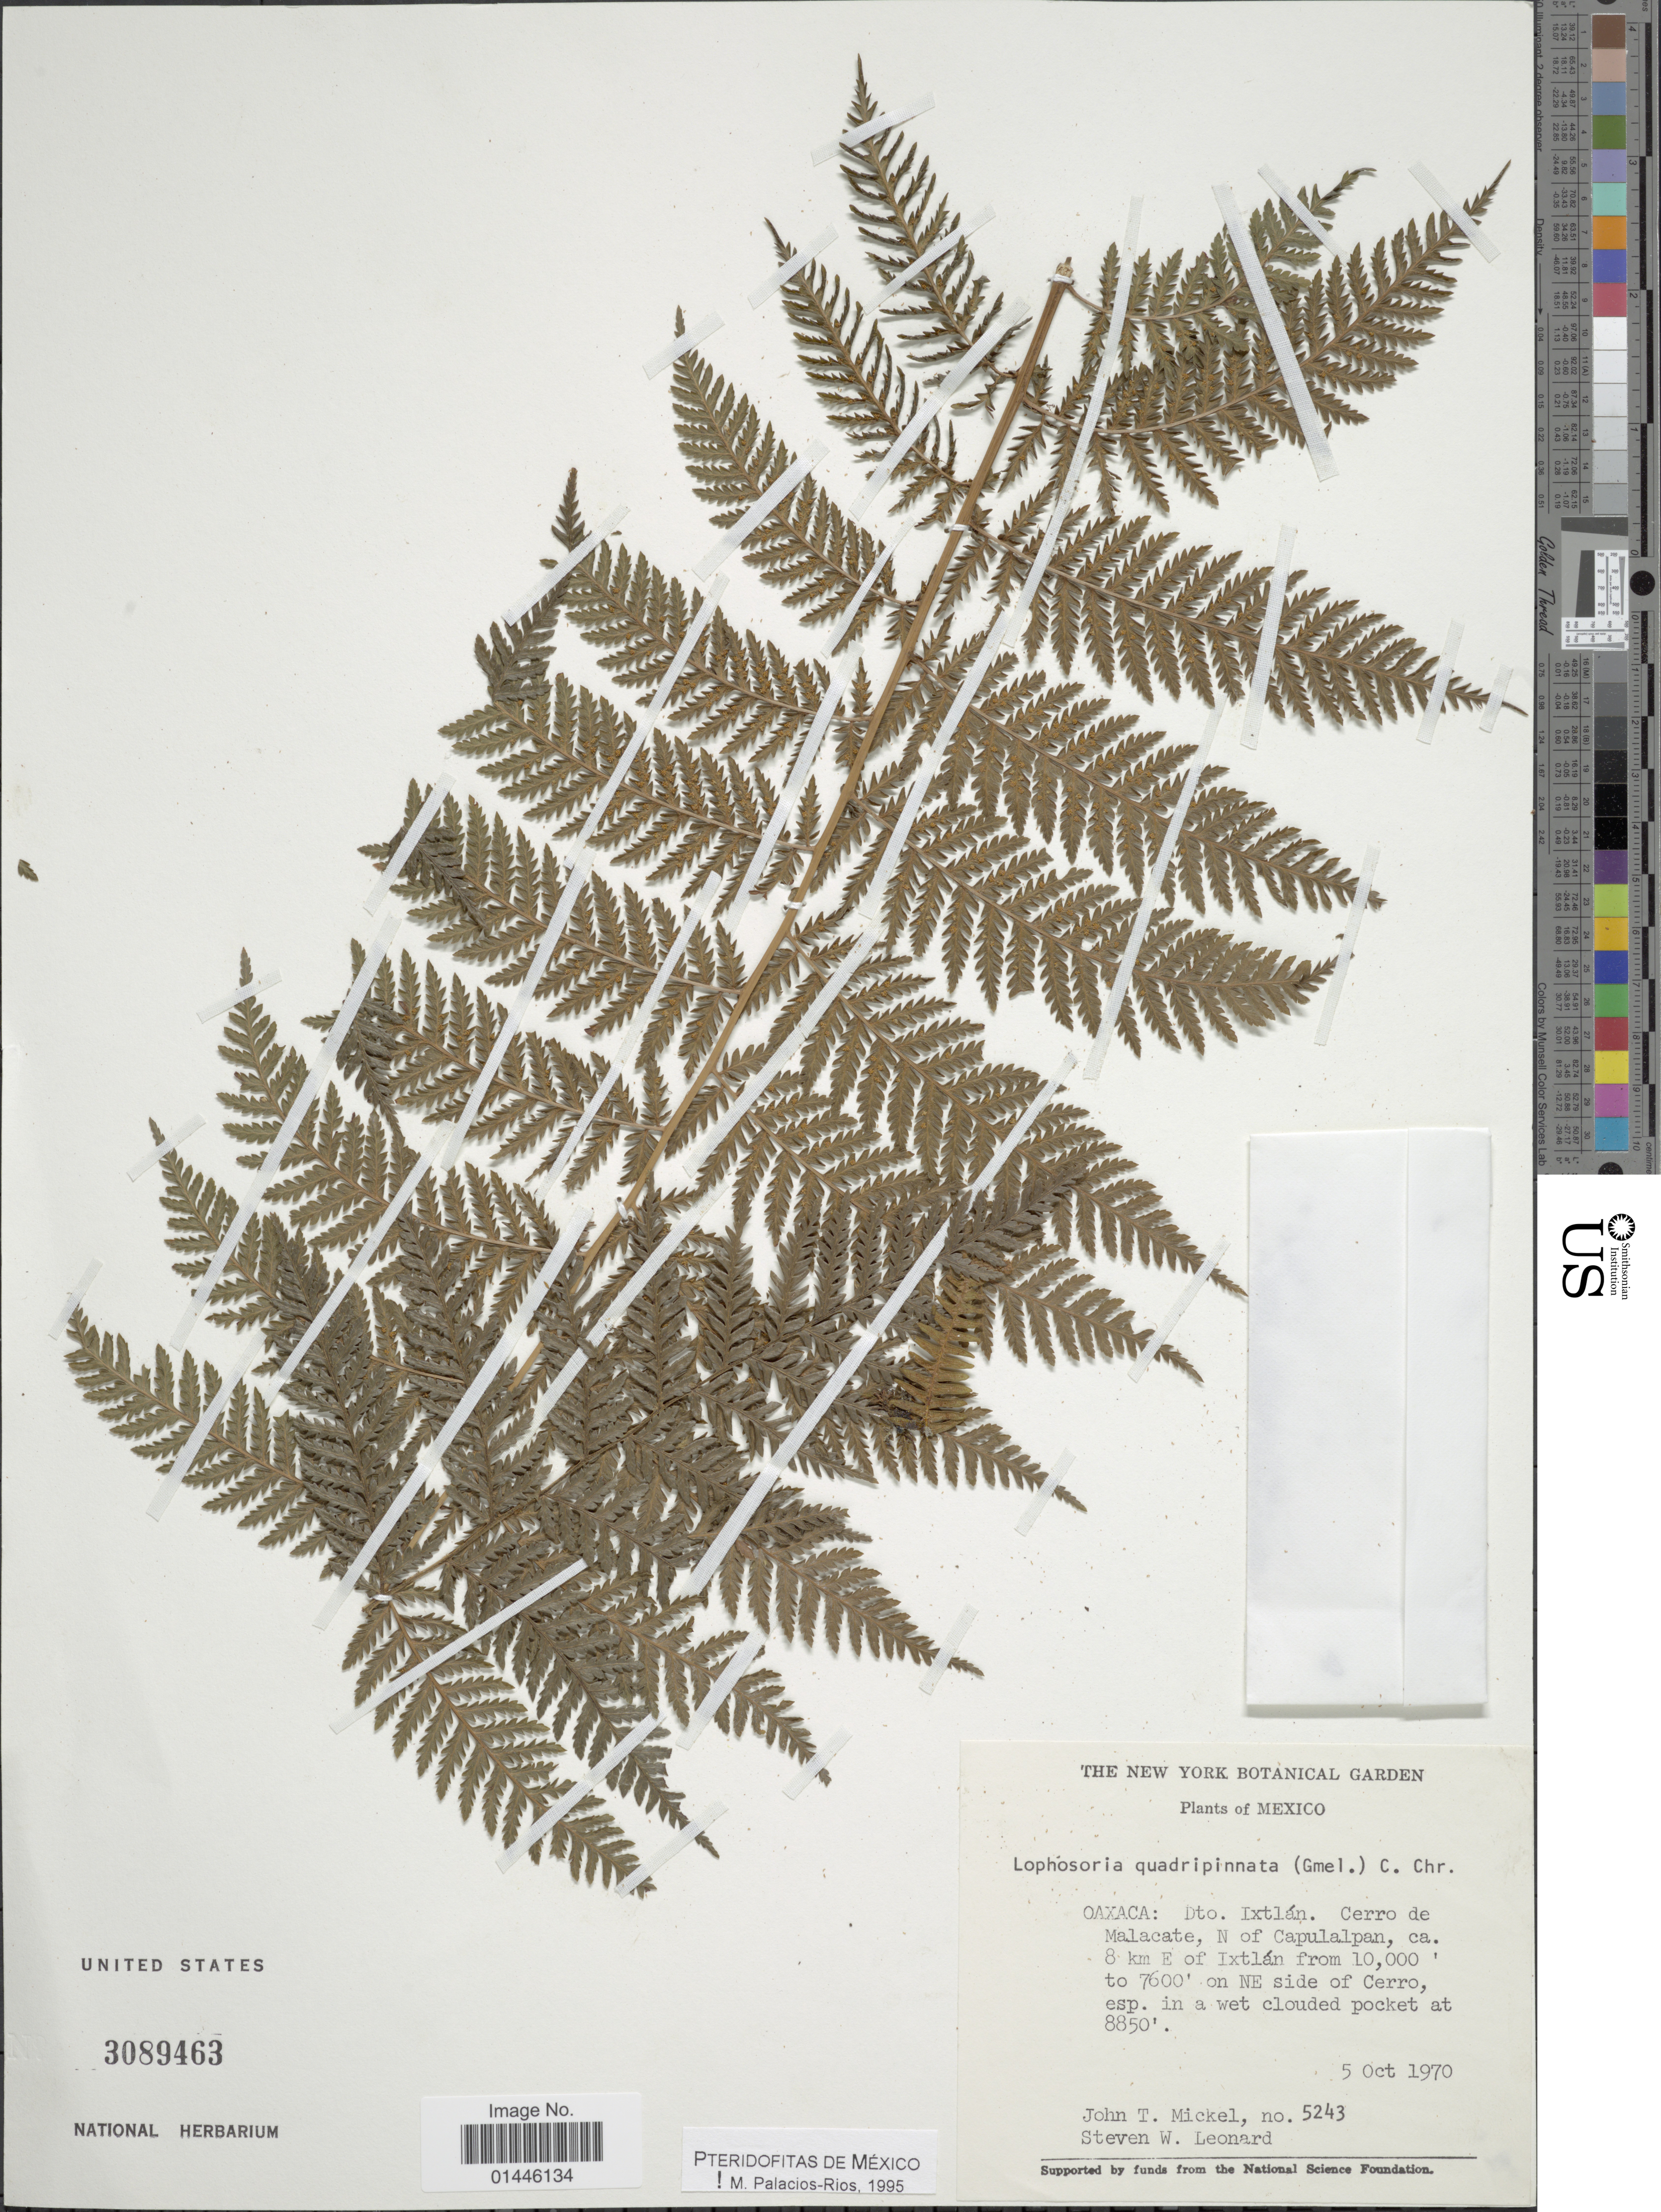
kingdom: Plantae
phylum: Tracheophyta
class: Polypodiopsida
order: Cyatheales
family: Dicksoniaceae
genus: Lophosoria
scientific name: Lophosoria quadripinnata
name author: (J.F. Gmel.) C. Chr.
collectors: J. T. Mickel & S. W. Leonard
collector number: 5243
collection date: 1970-10-05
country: Mexico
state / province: Oaxaca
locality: Dto. Ixtlán. Cerro de Malacate, N of Capulalpan, ca. 8 km E of Ixtlán on NE side of Cerro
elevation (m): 2316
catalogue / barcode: US 3089463